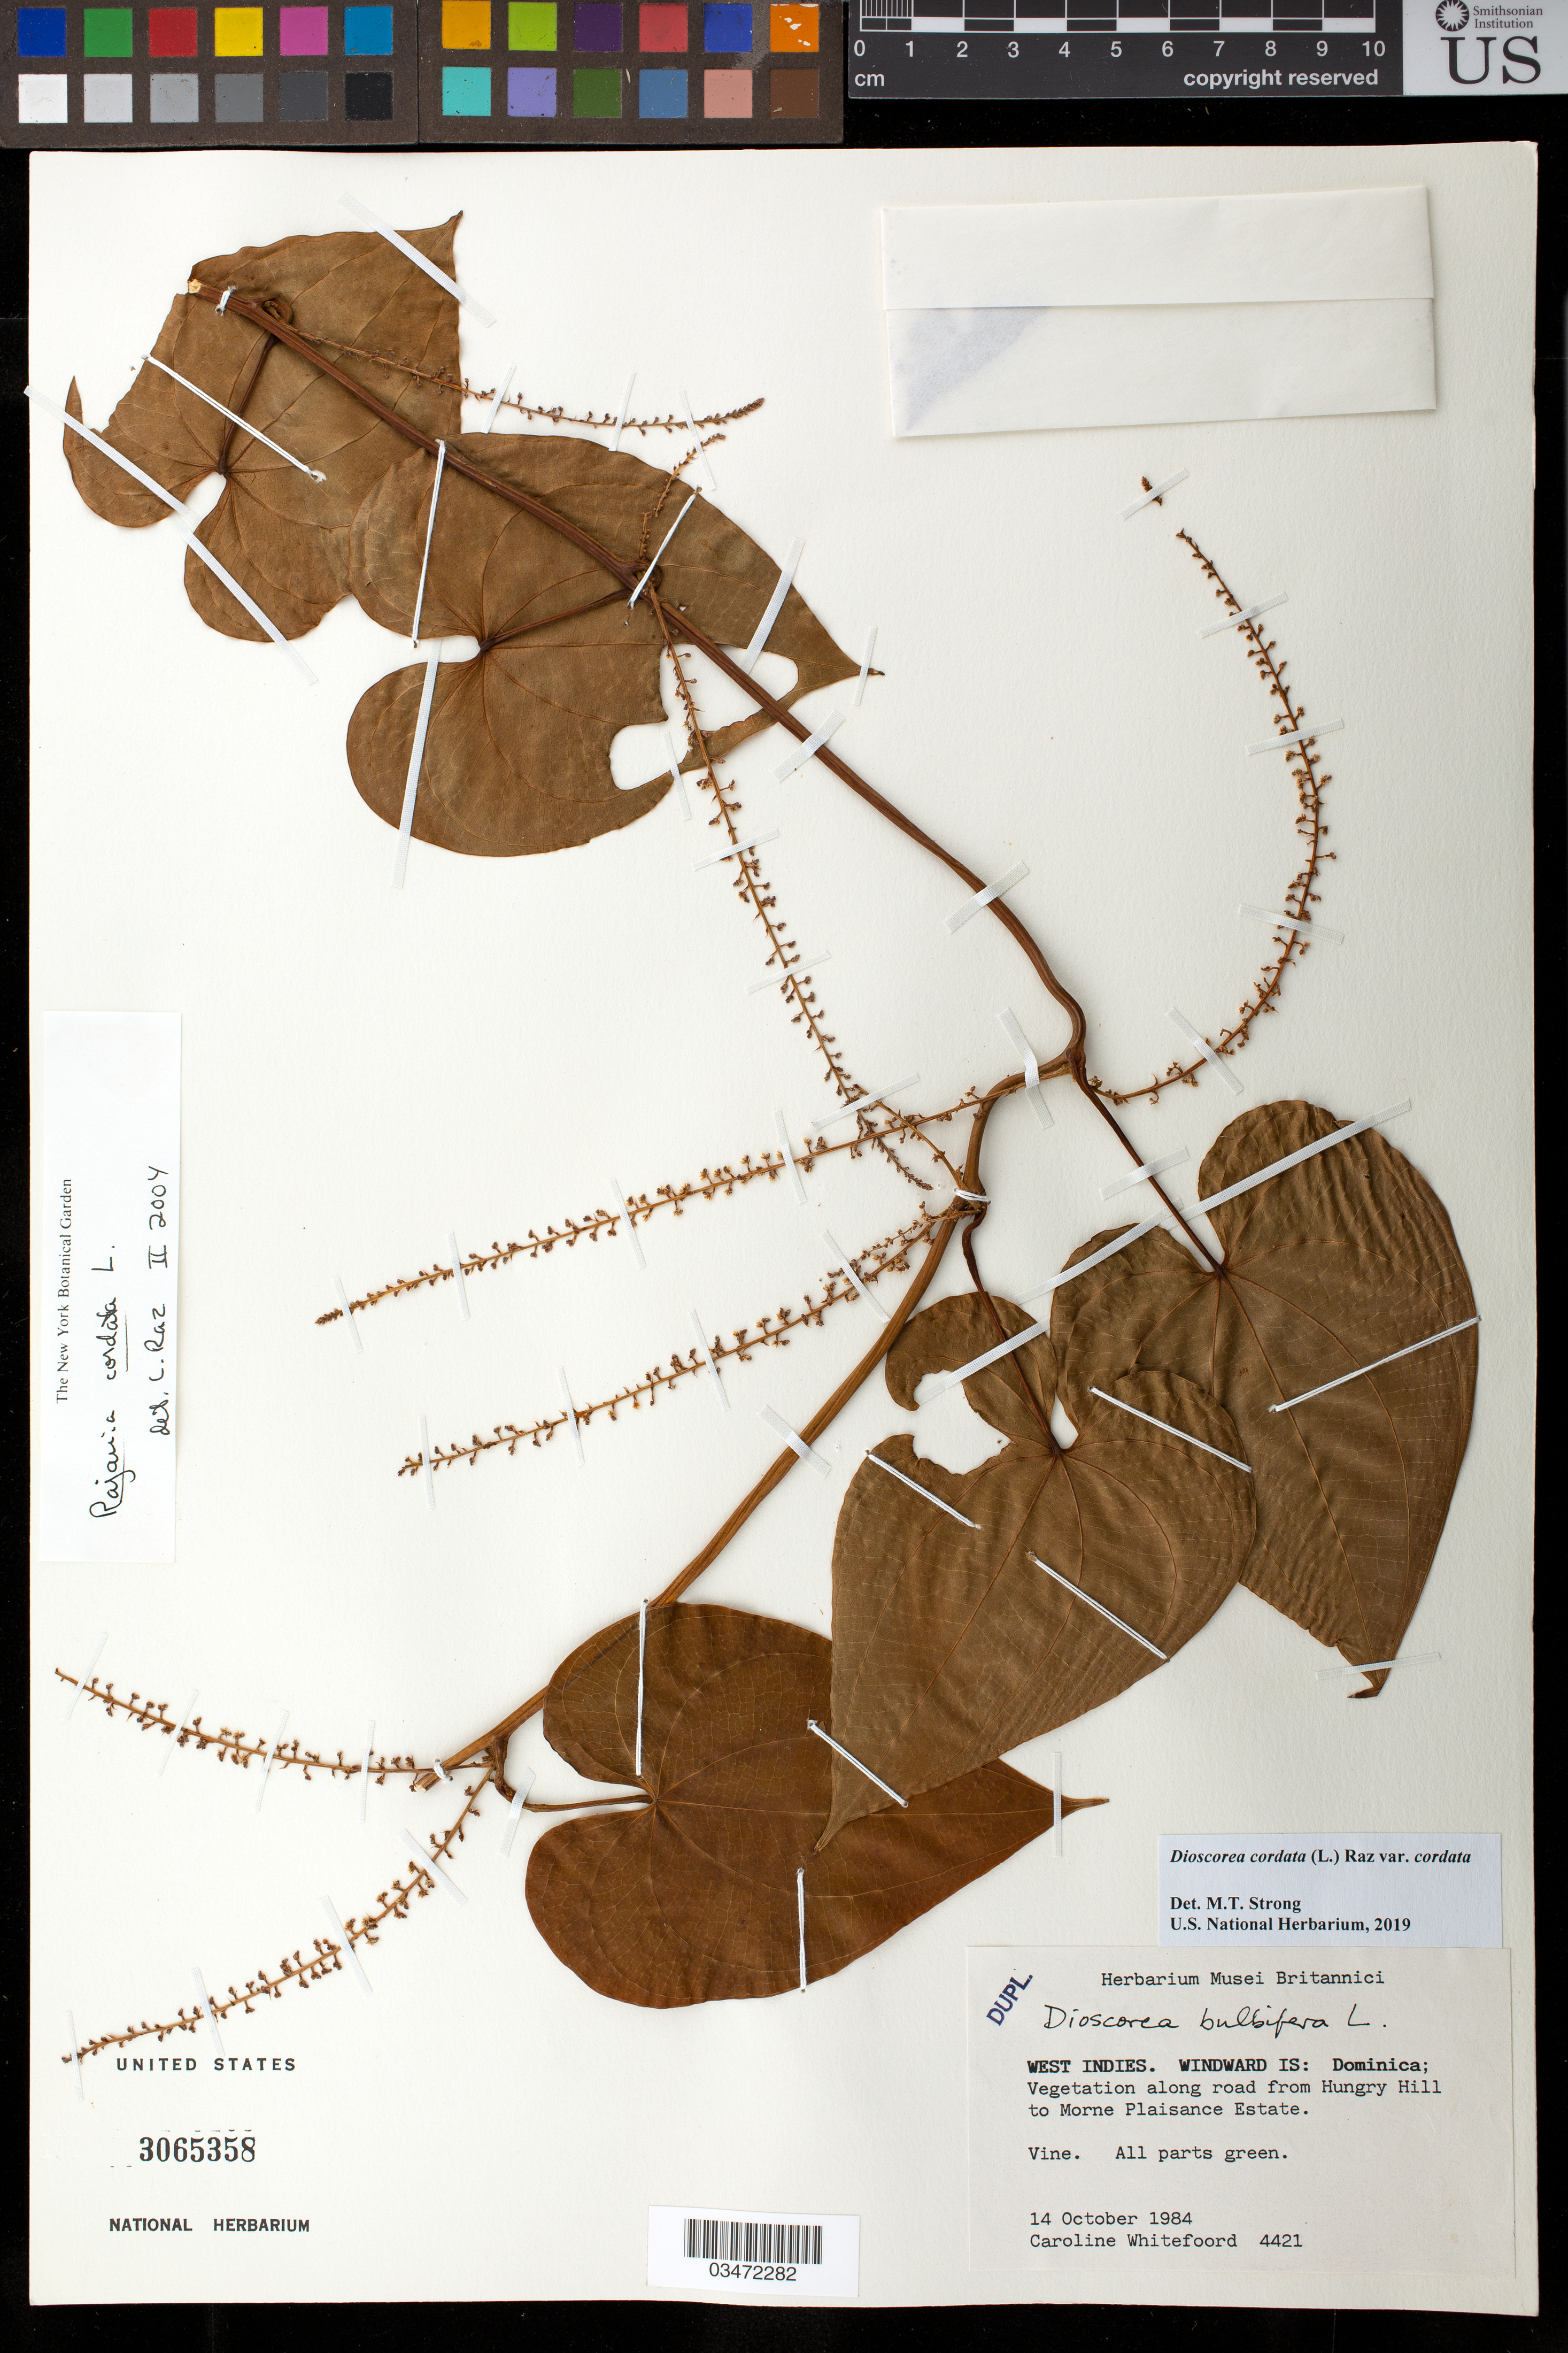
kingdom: Plantae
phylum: Tracheophyta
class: Liliopsida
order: Dioscoreales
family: Dioscoreaceae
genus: Dioscorea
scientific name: Dioscorea cordata var. cordata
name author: (L.) Raz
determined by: Strong, M. T., (US), Smithsonian Institution - National Museum of Natural History (UNITED STATES)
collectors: C. Whitefoord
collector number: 4421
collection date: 1984-10-14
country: Dominica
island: Dominica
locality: Hungry Hill to Morne Plaisance Estate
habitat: Vegetation along road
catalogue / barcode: US 3065358